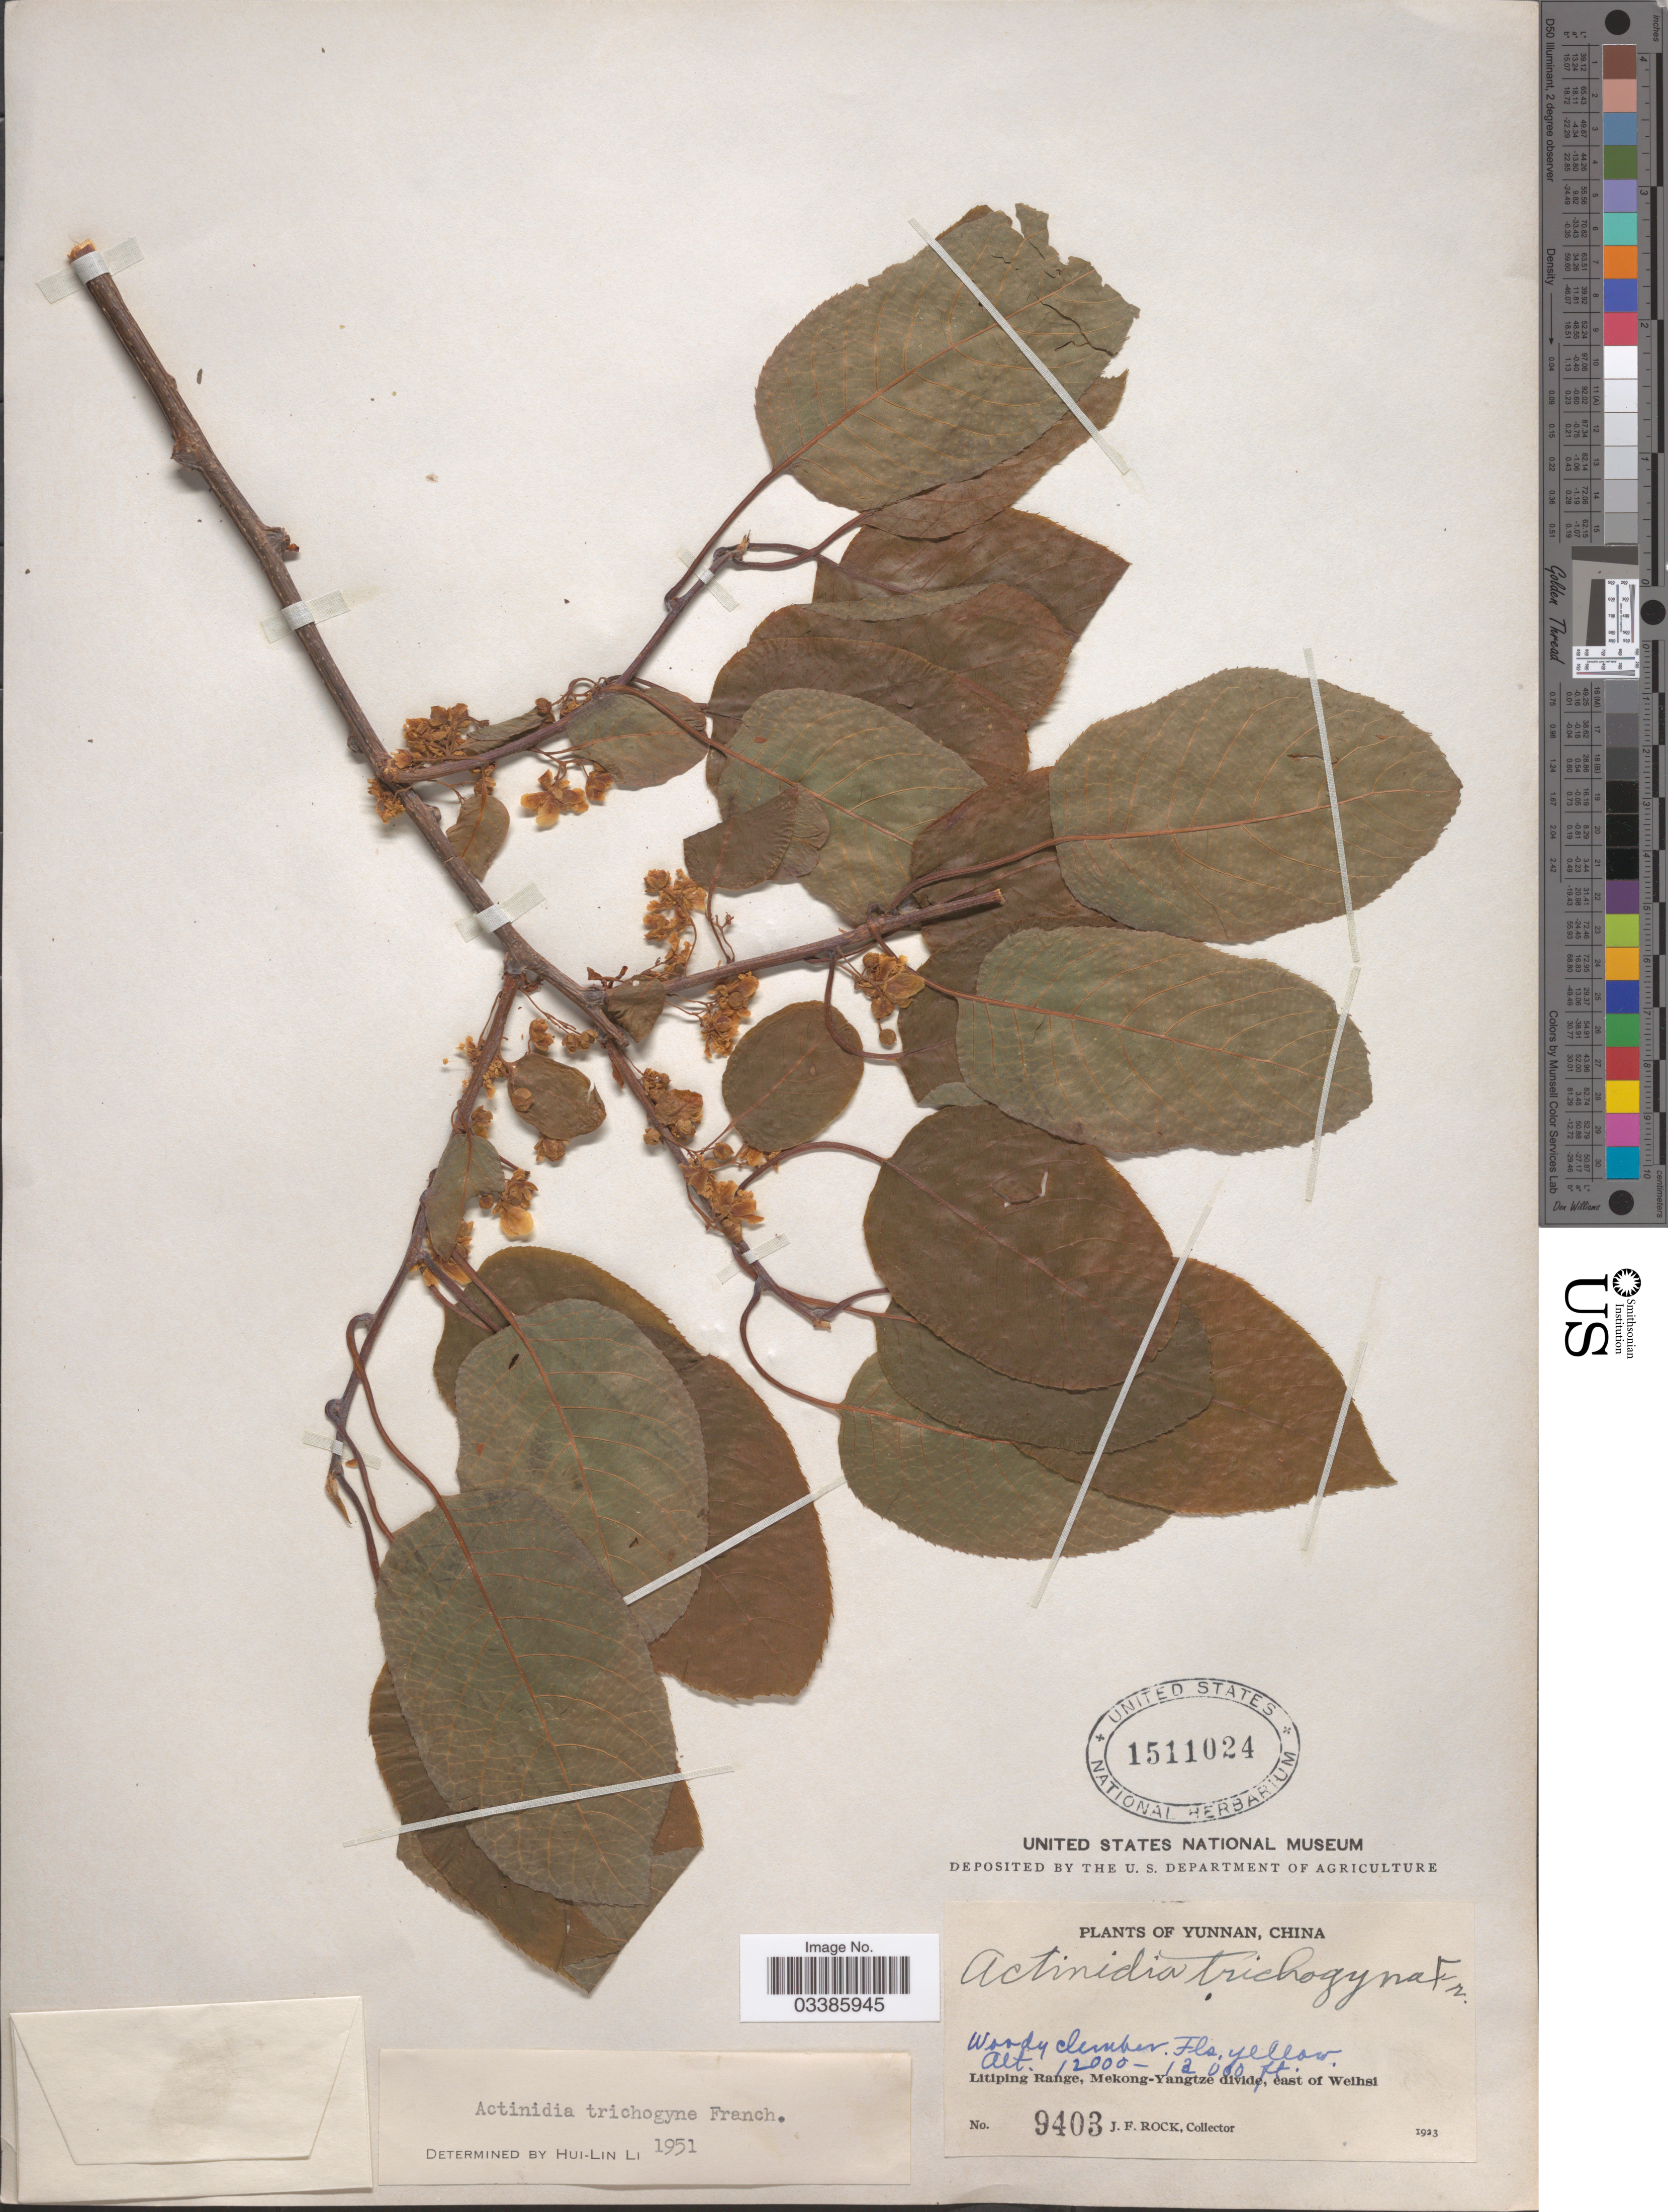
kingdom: Plantae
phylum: Tracheophyta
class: Magnoliopsida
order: Ericales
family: Actinidiaceae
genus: Actinidia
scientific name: Actinidia trichogyna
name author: Franch.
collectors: J. Rock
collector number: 9403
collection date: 1923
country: China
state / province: Yunnan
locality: Litiping Range, Mekong-Yangtze divide, east of Weihsi.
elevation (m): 3658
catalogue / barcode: US 1511024